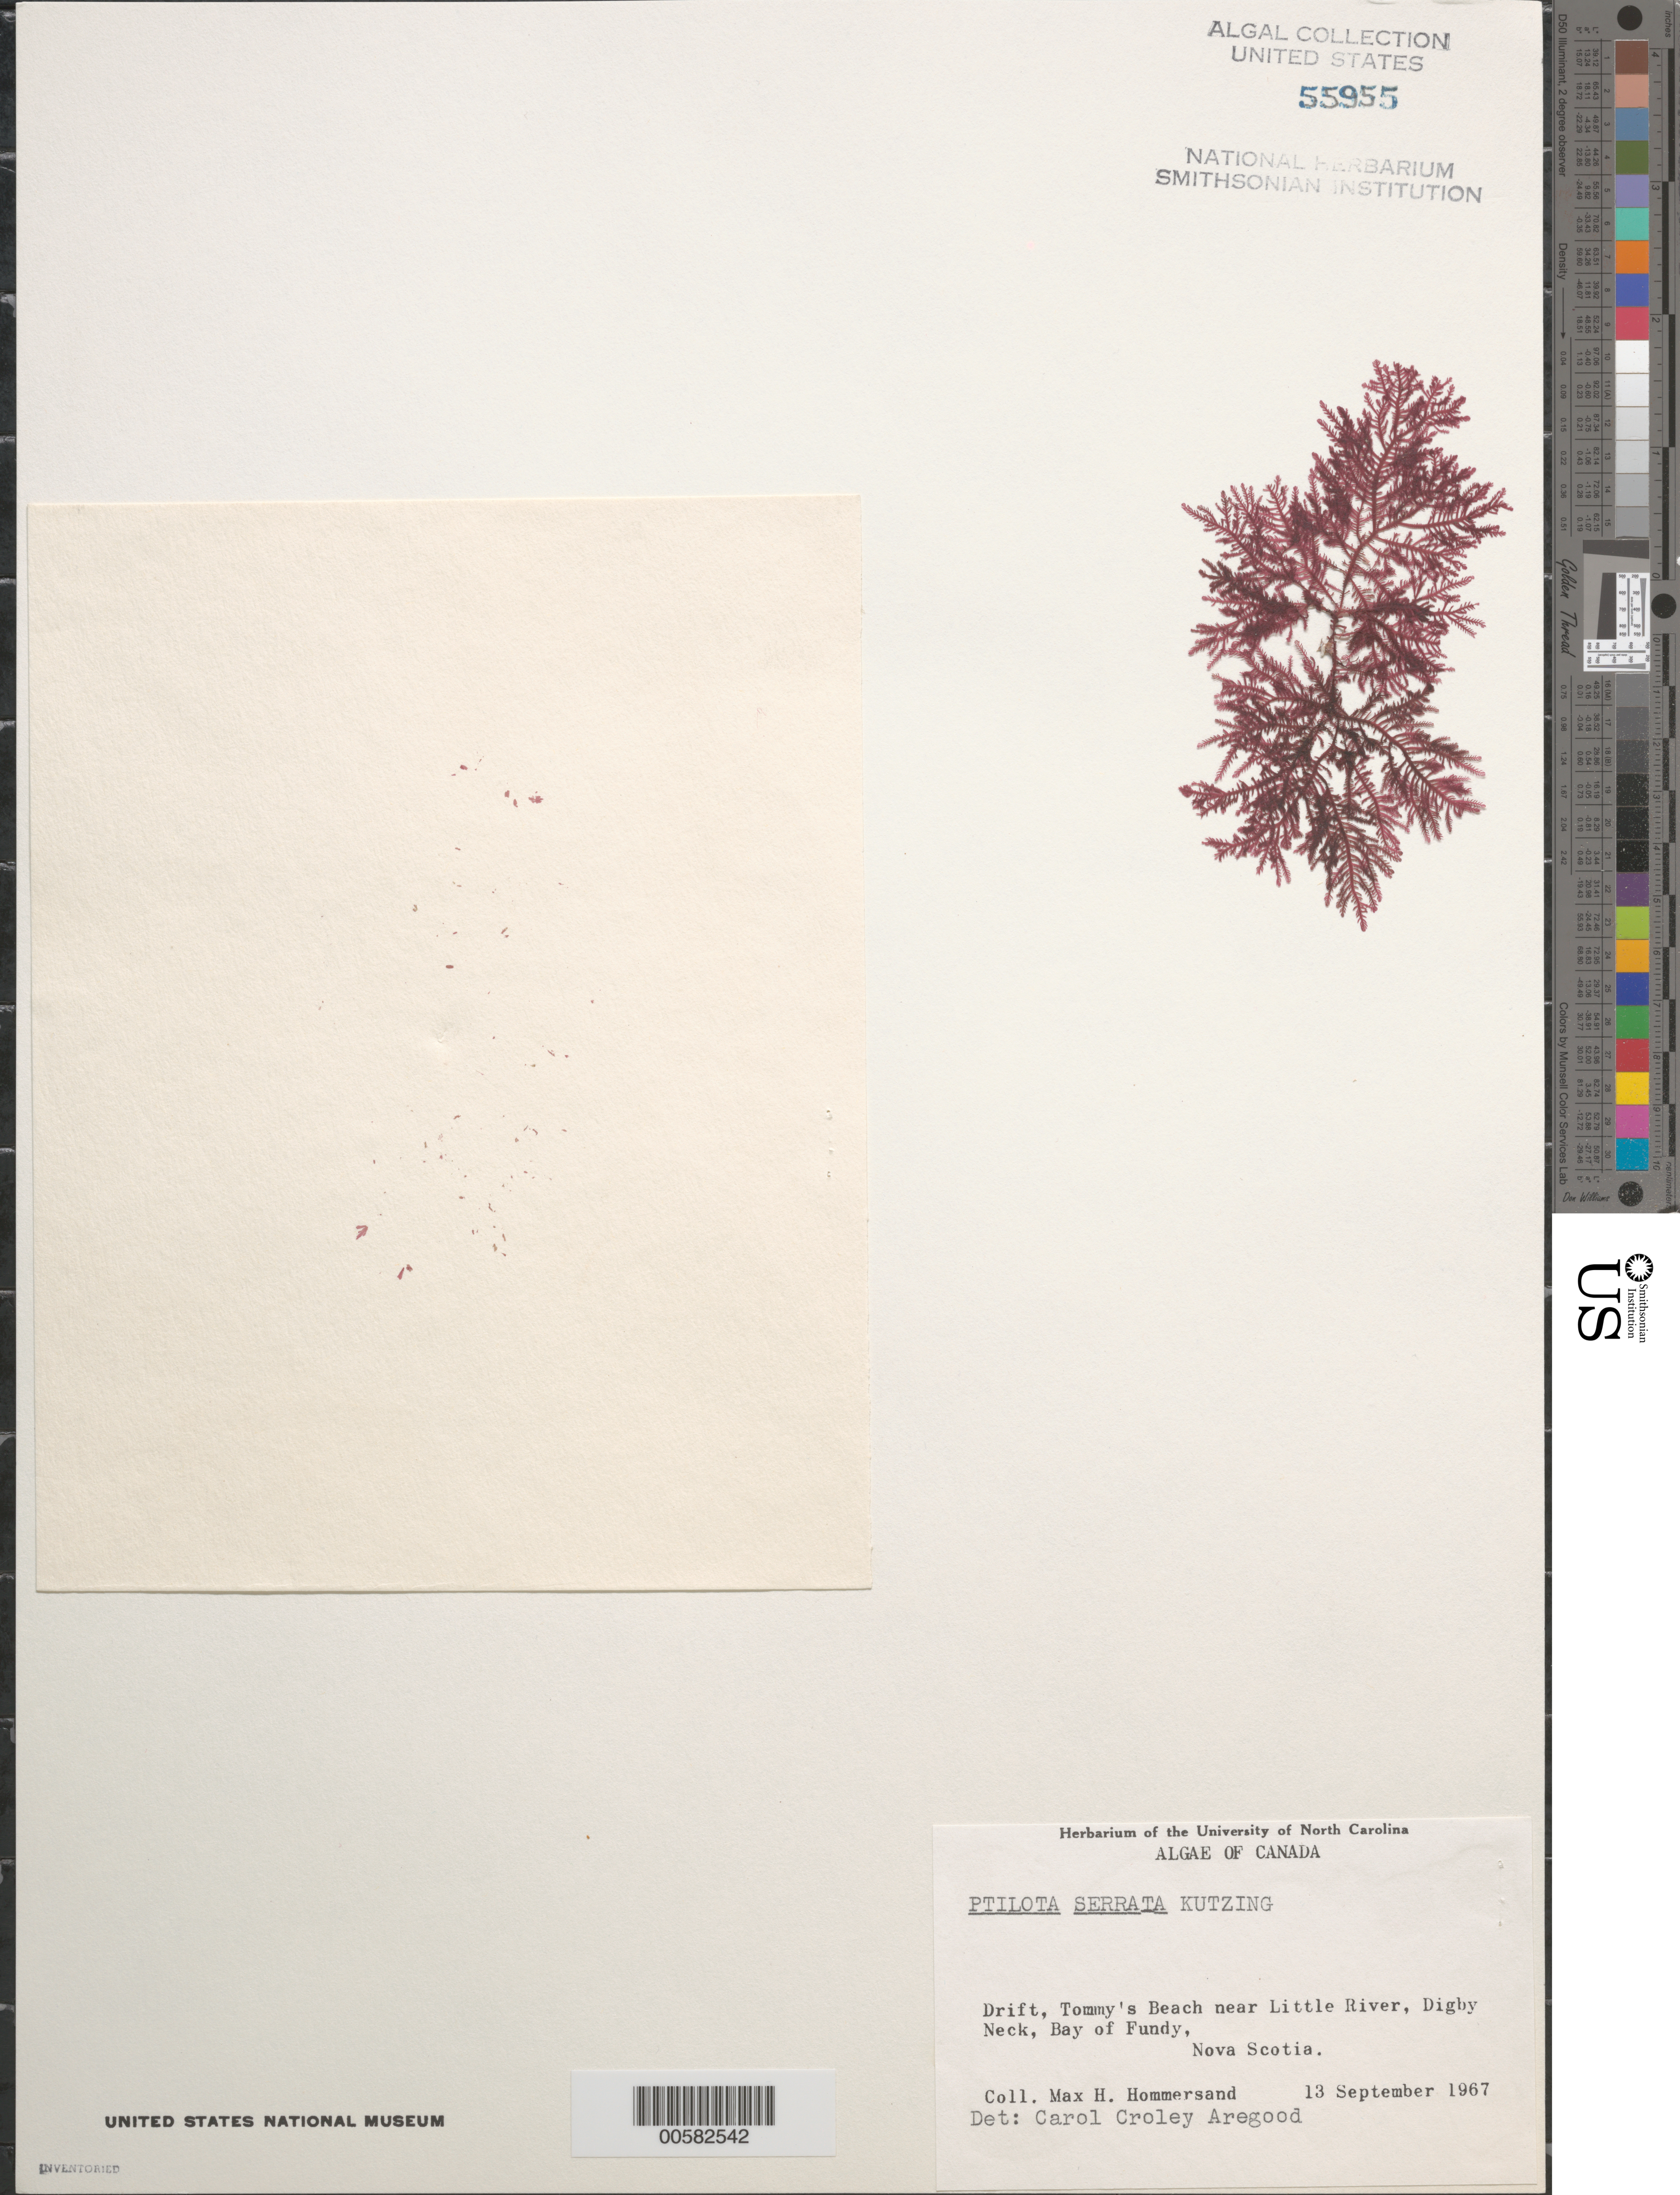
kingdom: Plantae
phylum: Rhodophyta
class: Florideophyceae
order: Ceramiales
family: Wrangeliaceae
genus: Ptilota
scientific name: Ptilota serrata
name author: Kützing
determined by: Aregood, C. C.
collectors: M. H. Hommersand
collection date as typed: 13 Sep 1967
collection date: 1967-09-13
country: Canada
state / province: Nova Scotia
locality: Tommy's Beach, near Little River, Digby Neck, Bay of Fundy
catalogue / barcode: US 55955